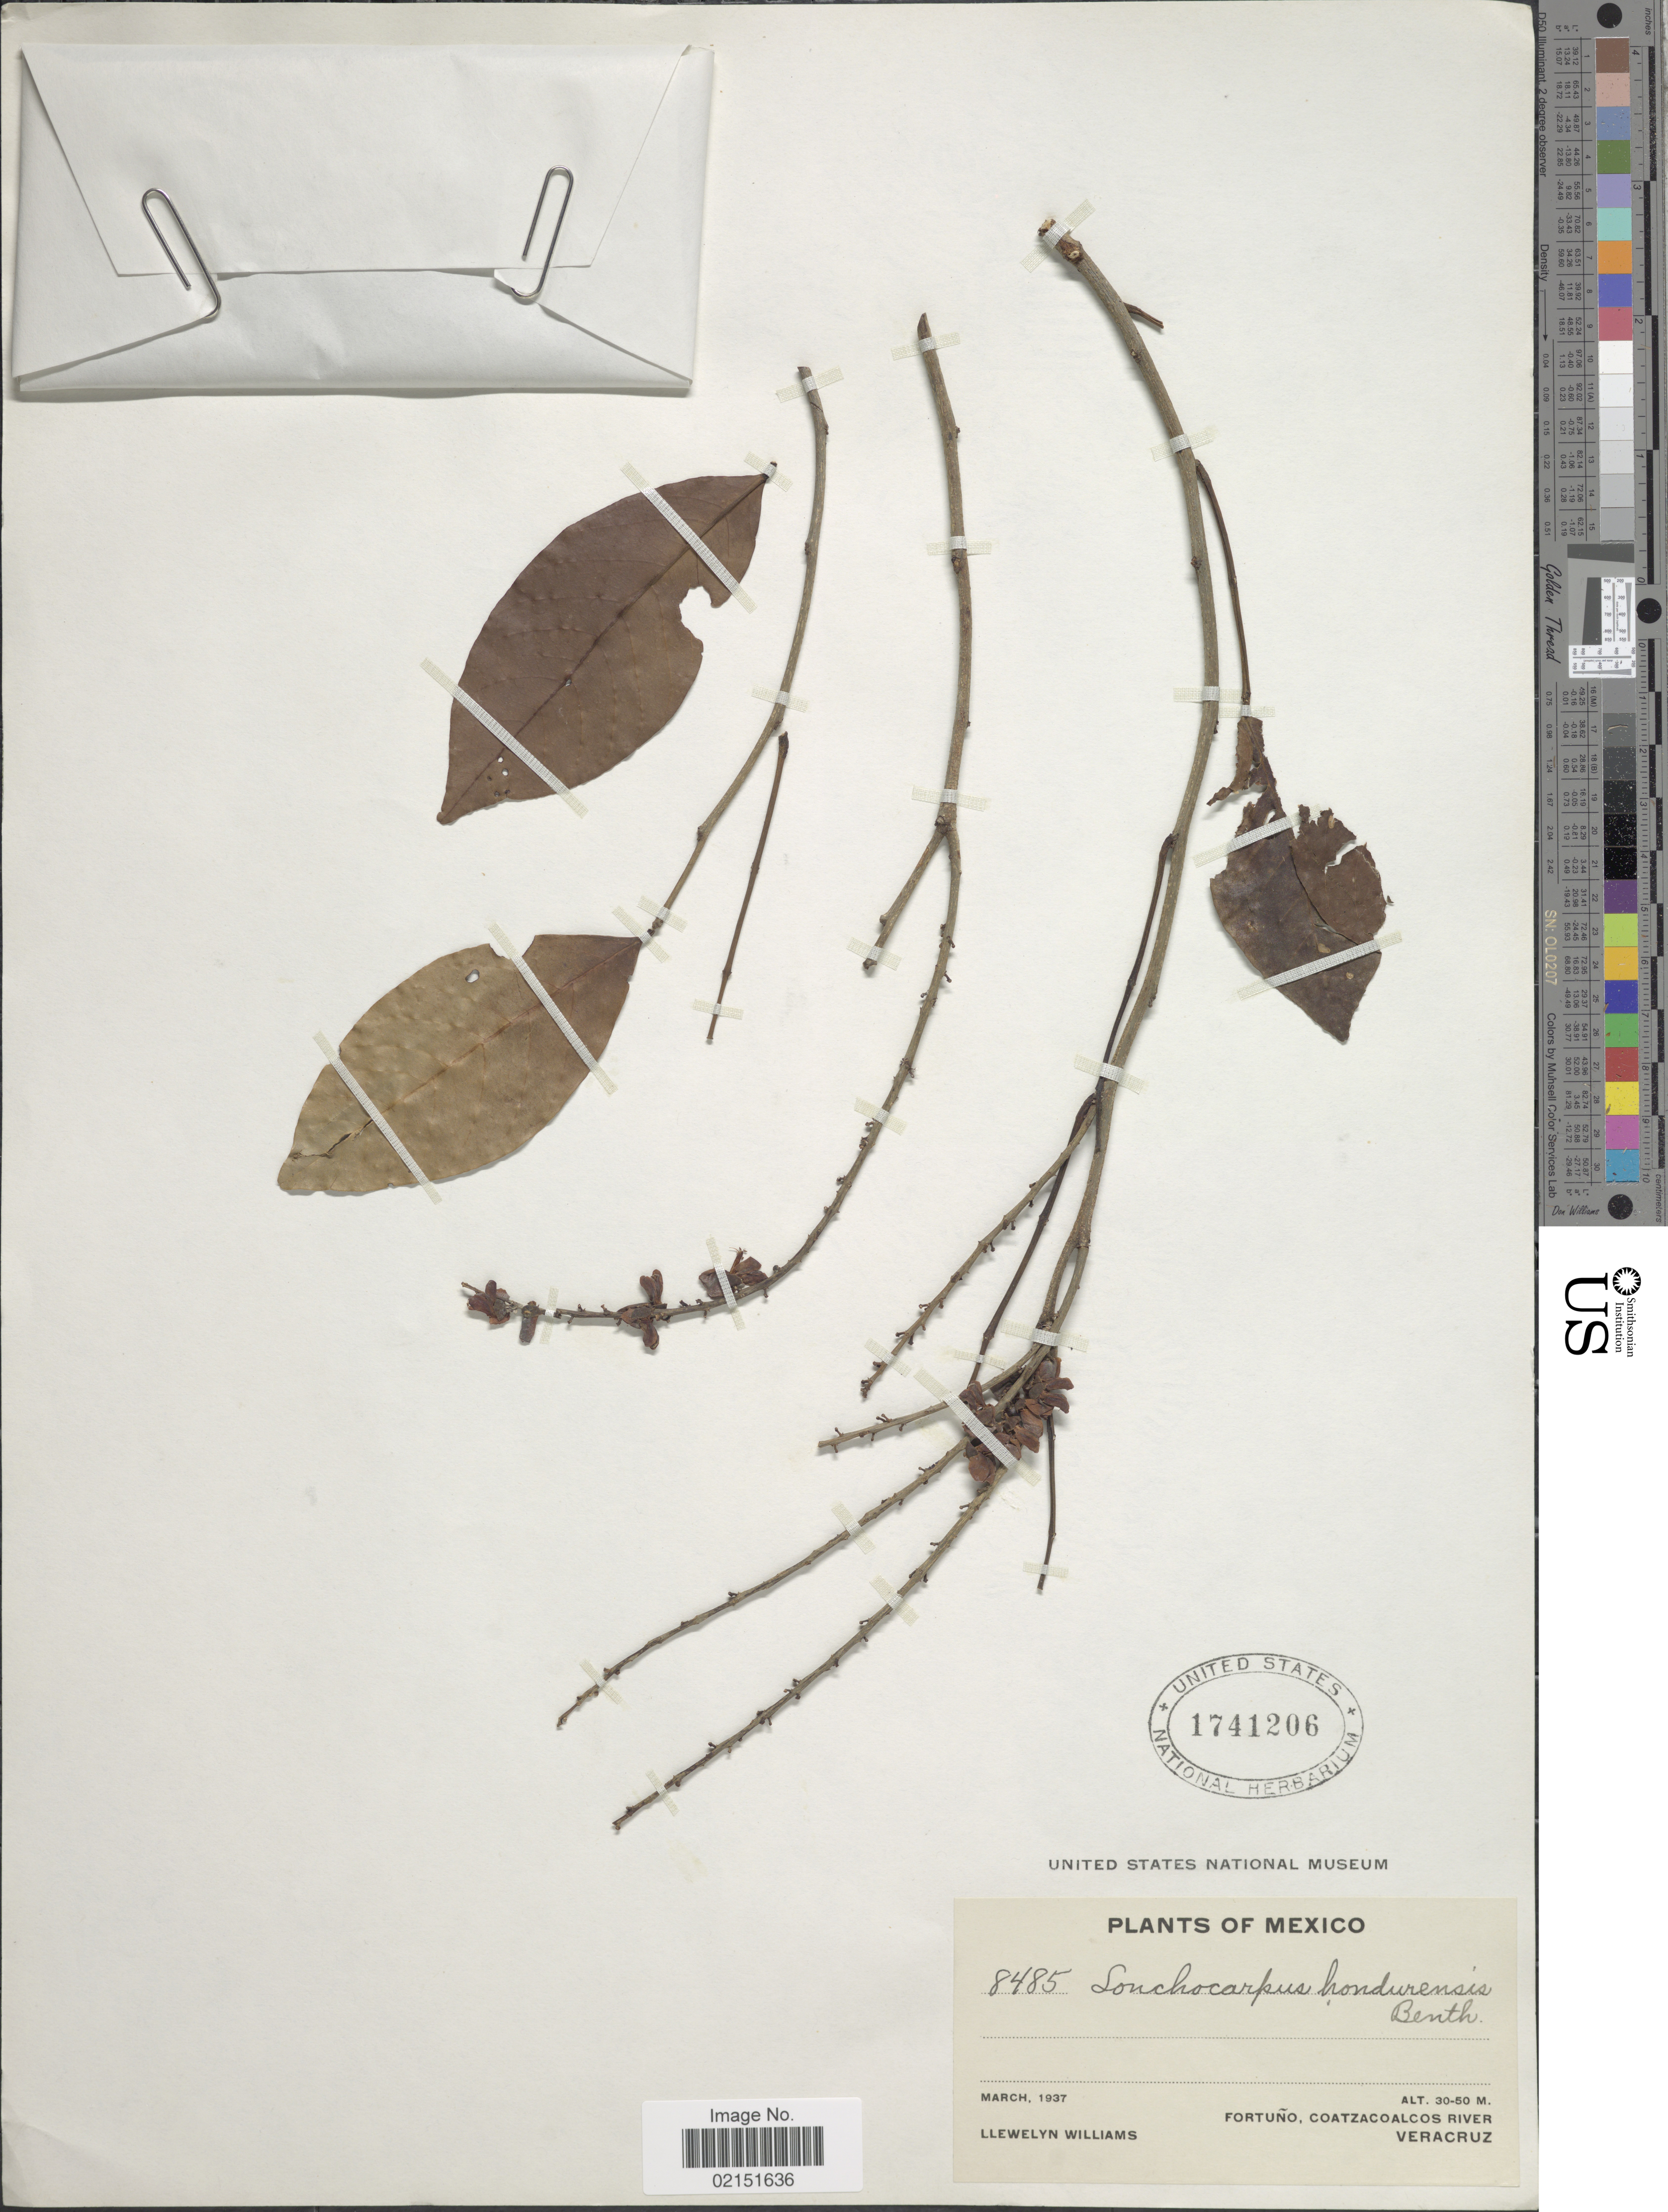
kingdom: Plantae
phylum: Tracheophyta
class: Magnoliopsida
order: Fabales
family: Fabaceae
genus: Lonchocarpus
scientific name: Lonchocarpus hondurensis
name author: Benth.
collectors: Ll. Williams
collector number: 8485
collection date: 1937-03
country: Mexico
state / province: Veracruz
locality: Fortuno, Coatzacoalcos River. Veracruz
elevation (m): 30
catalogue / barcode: US 1741206